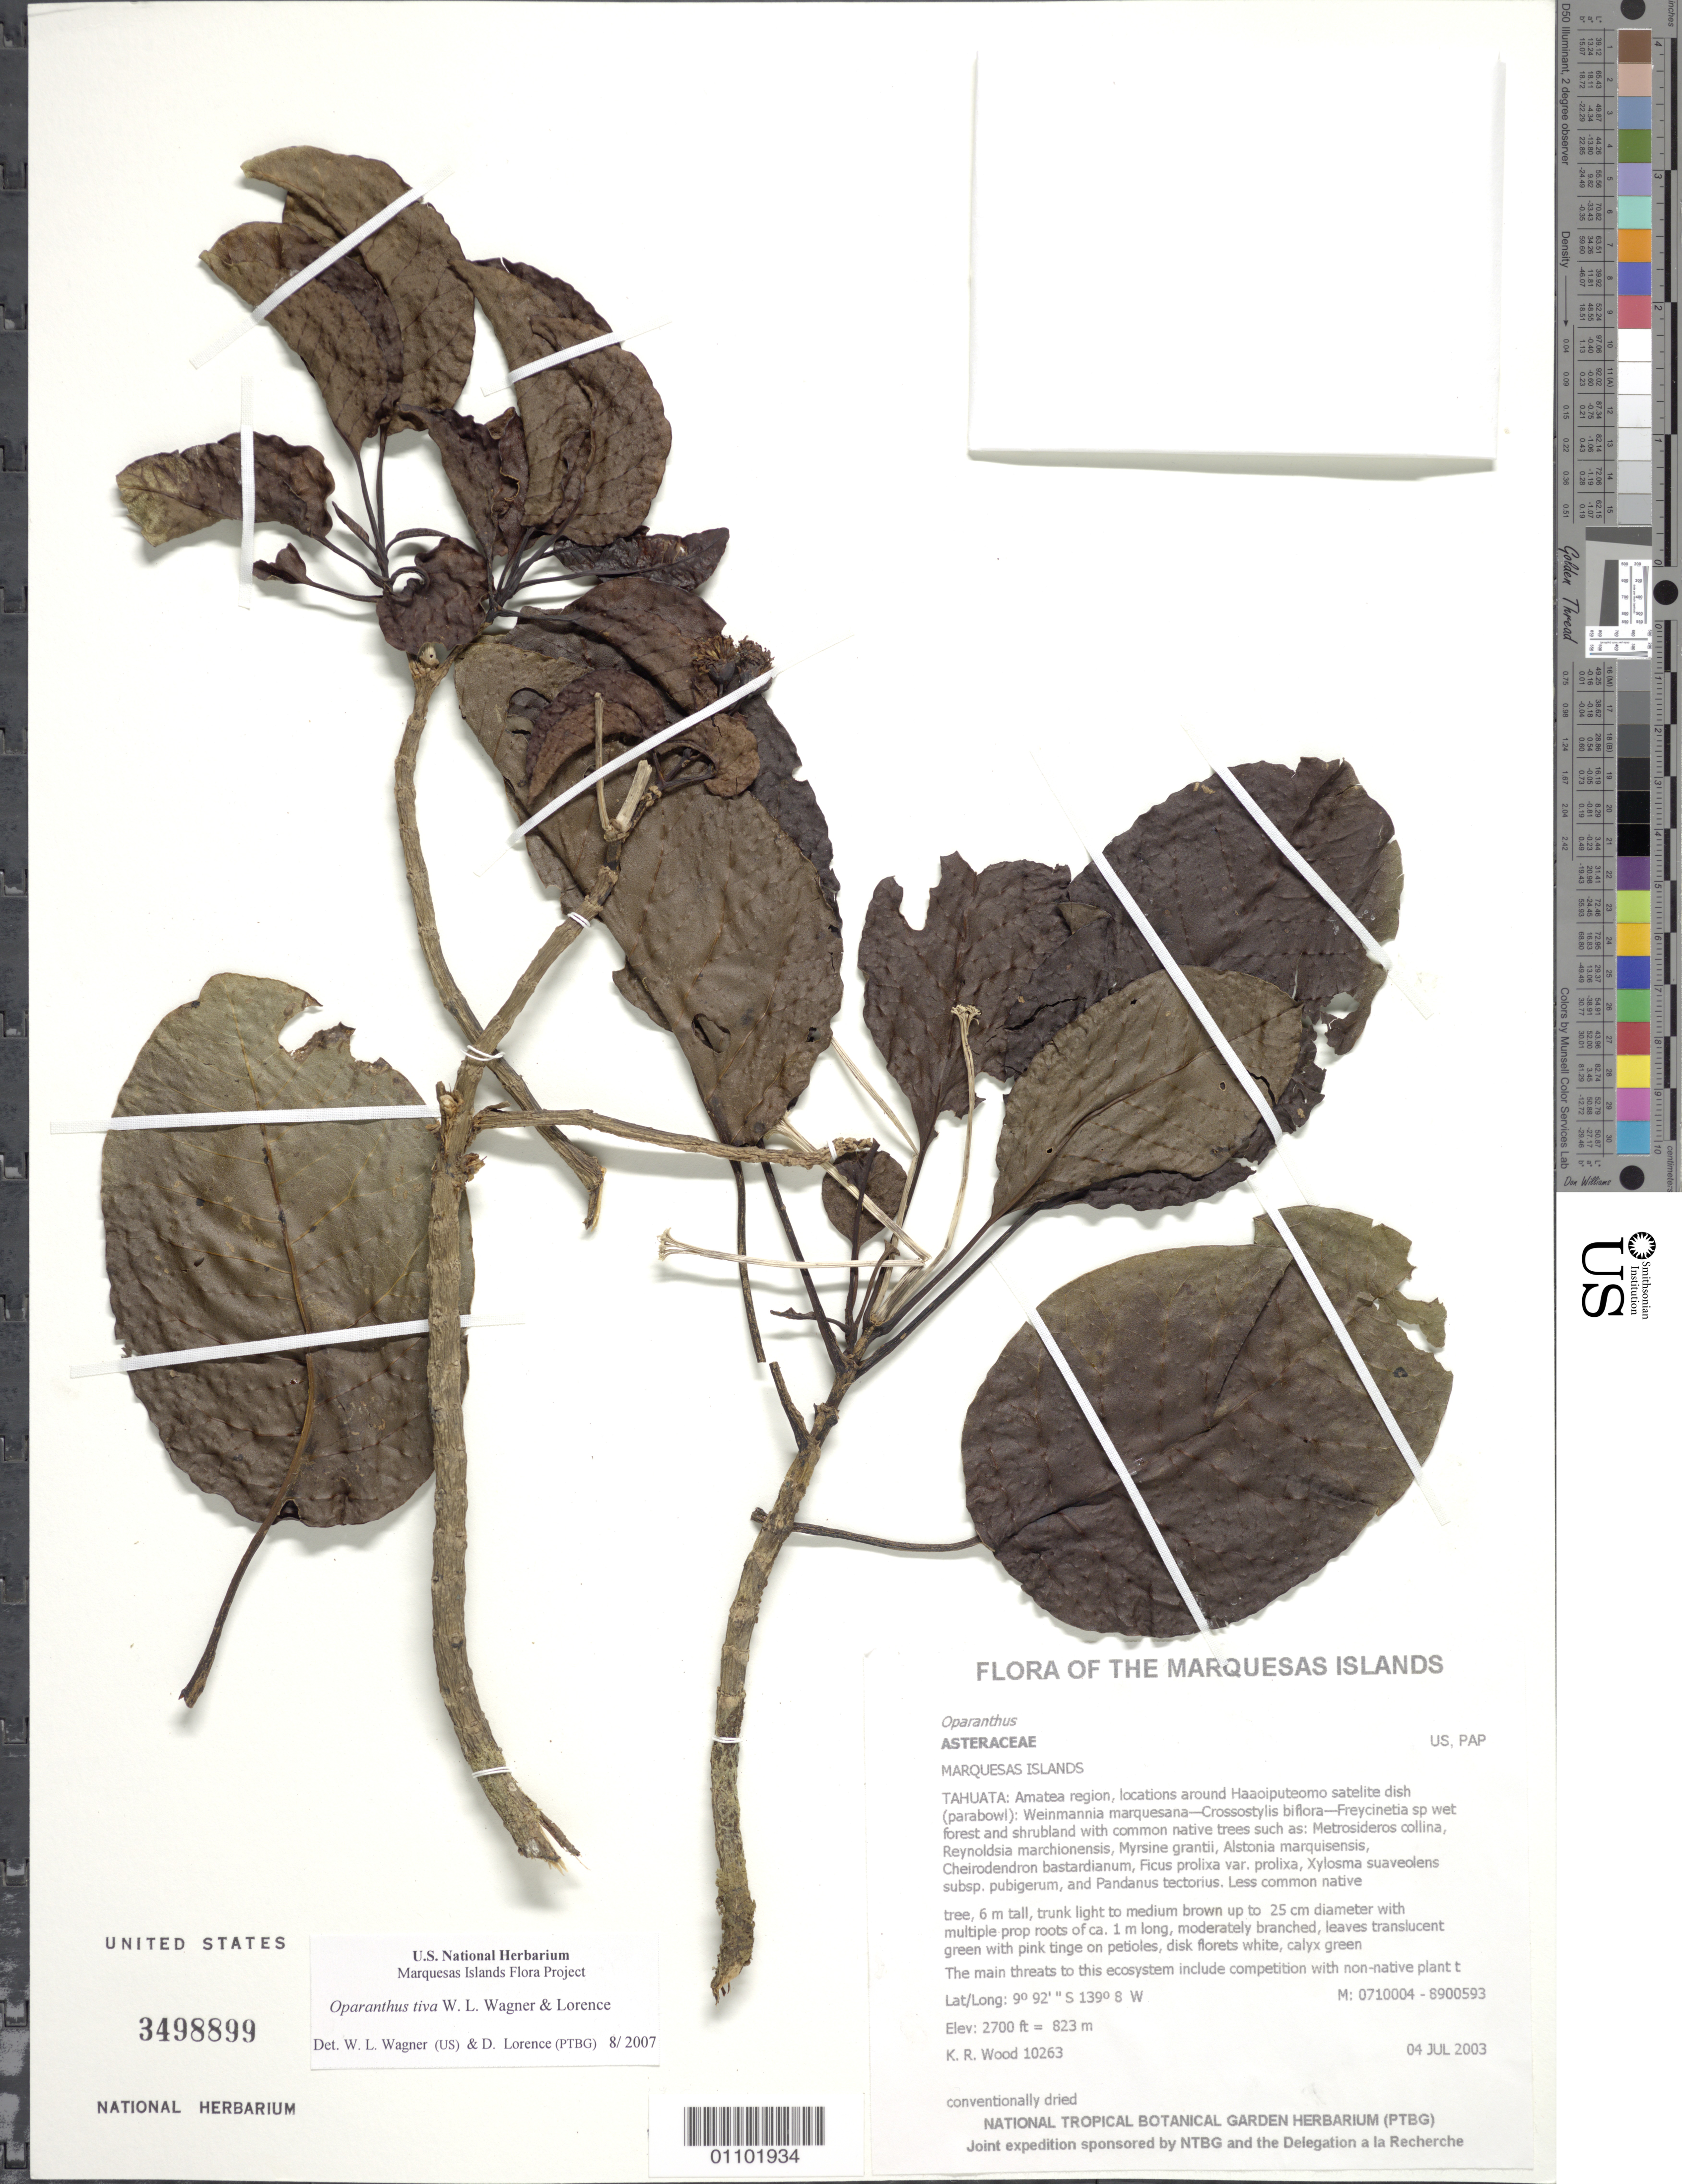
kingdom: Plantae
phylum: Tracheophyta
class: Magnoliopsida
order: Asterales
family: Asteraceae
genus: Oparanthus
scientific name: Oparanthus tiva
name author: W.L. Wagner & Lorence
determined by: Wagner, W. L.; Lorence, David H.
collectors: K. R. Wood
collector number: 10263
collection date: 2003-07-04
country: French Polynesia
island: Tahuata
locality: Amatea region, locations around Haaoiputeomo satelite dish (parabowl)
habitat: Weinmannia marquesana, Crossostylis biflora, Freycinetia sp wet forest and shrubland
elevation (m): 823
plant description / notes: The main threats to this ecosystem include competition with non-native plant taxa such as Ageratum conyzoides, Elephantopus mollis, Psidium guajava, Spathoglottis plicata, Zingiber zerumbet, Paspalum conjugatum, Paspalum paniculatum, Rhynchelytrum repens,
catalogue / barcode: US 3498899